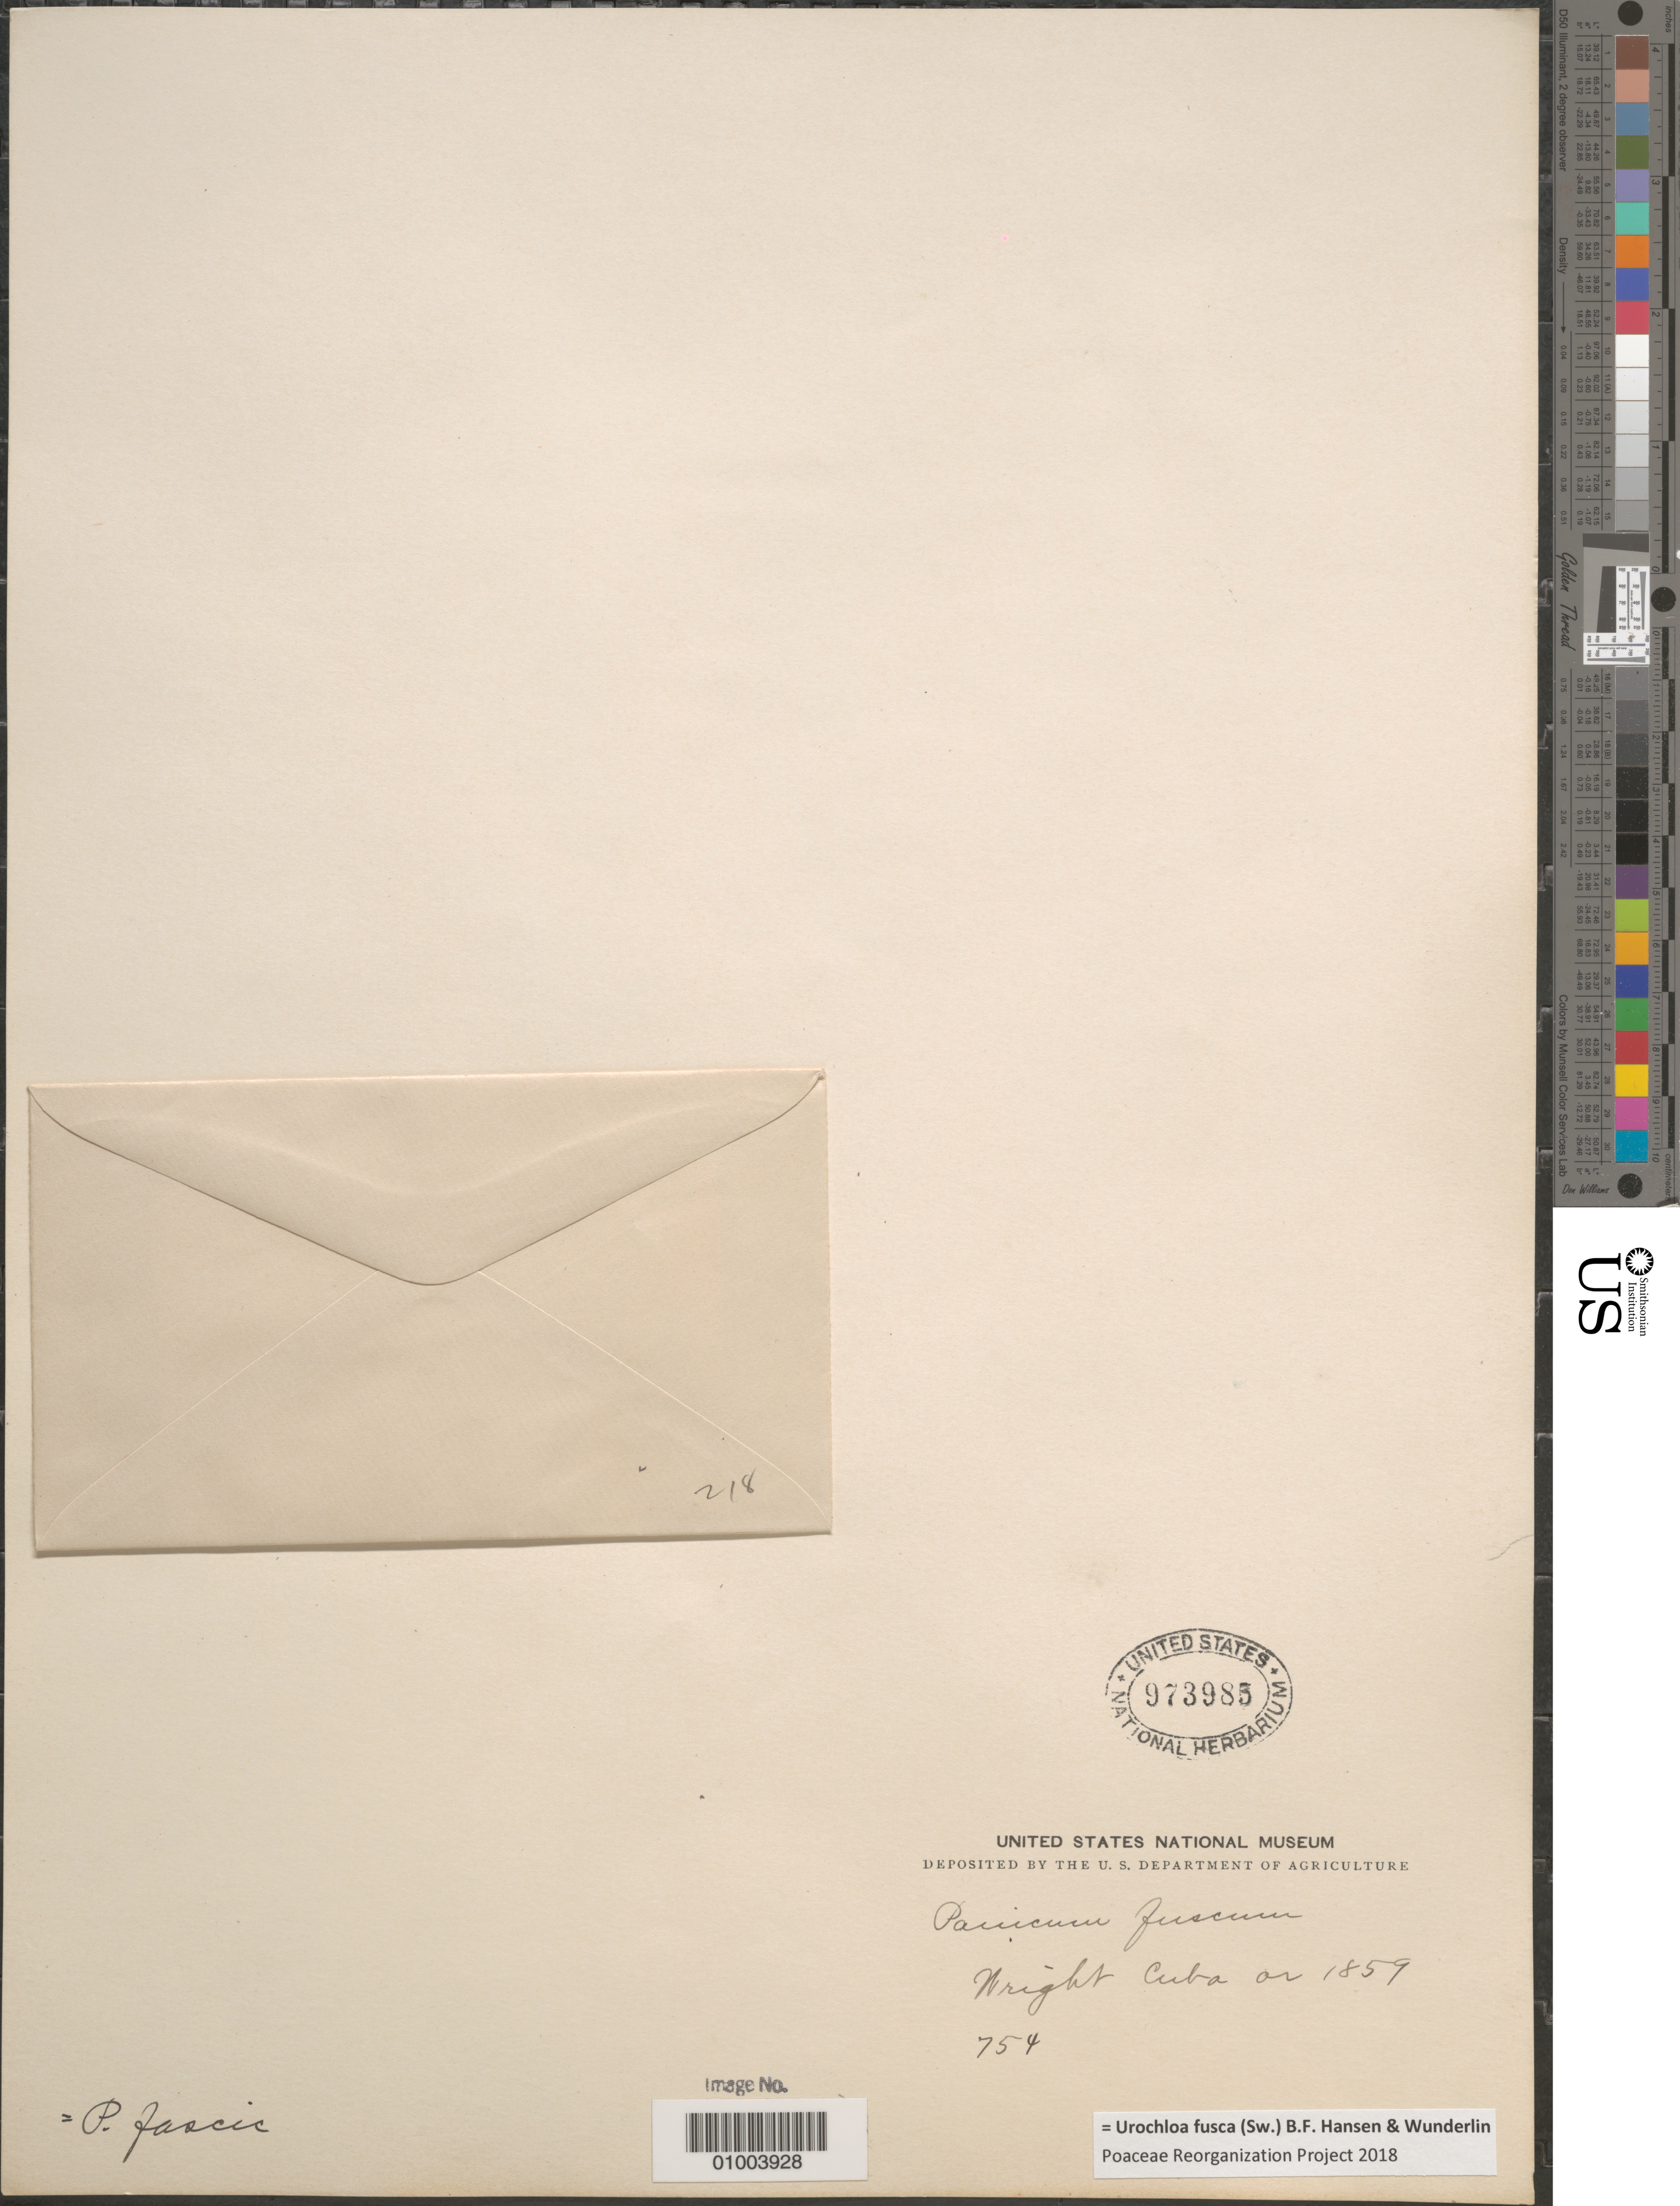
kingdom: Plantae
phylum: Tracheophyta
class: Liliopsida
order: Poales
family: Poaceae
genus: Urochloa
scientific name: Urochloa fusca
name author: (Sw.) B.F. Hansen & Wunderlin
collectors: C. Wright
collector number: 754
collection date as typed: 1859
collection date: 1859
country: Cuba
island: Cuba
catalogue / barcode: US 973985